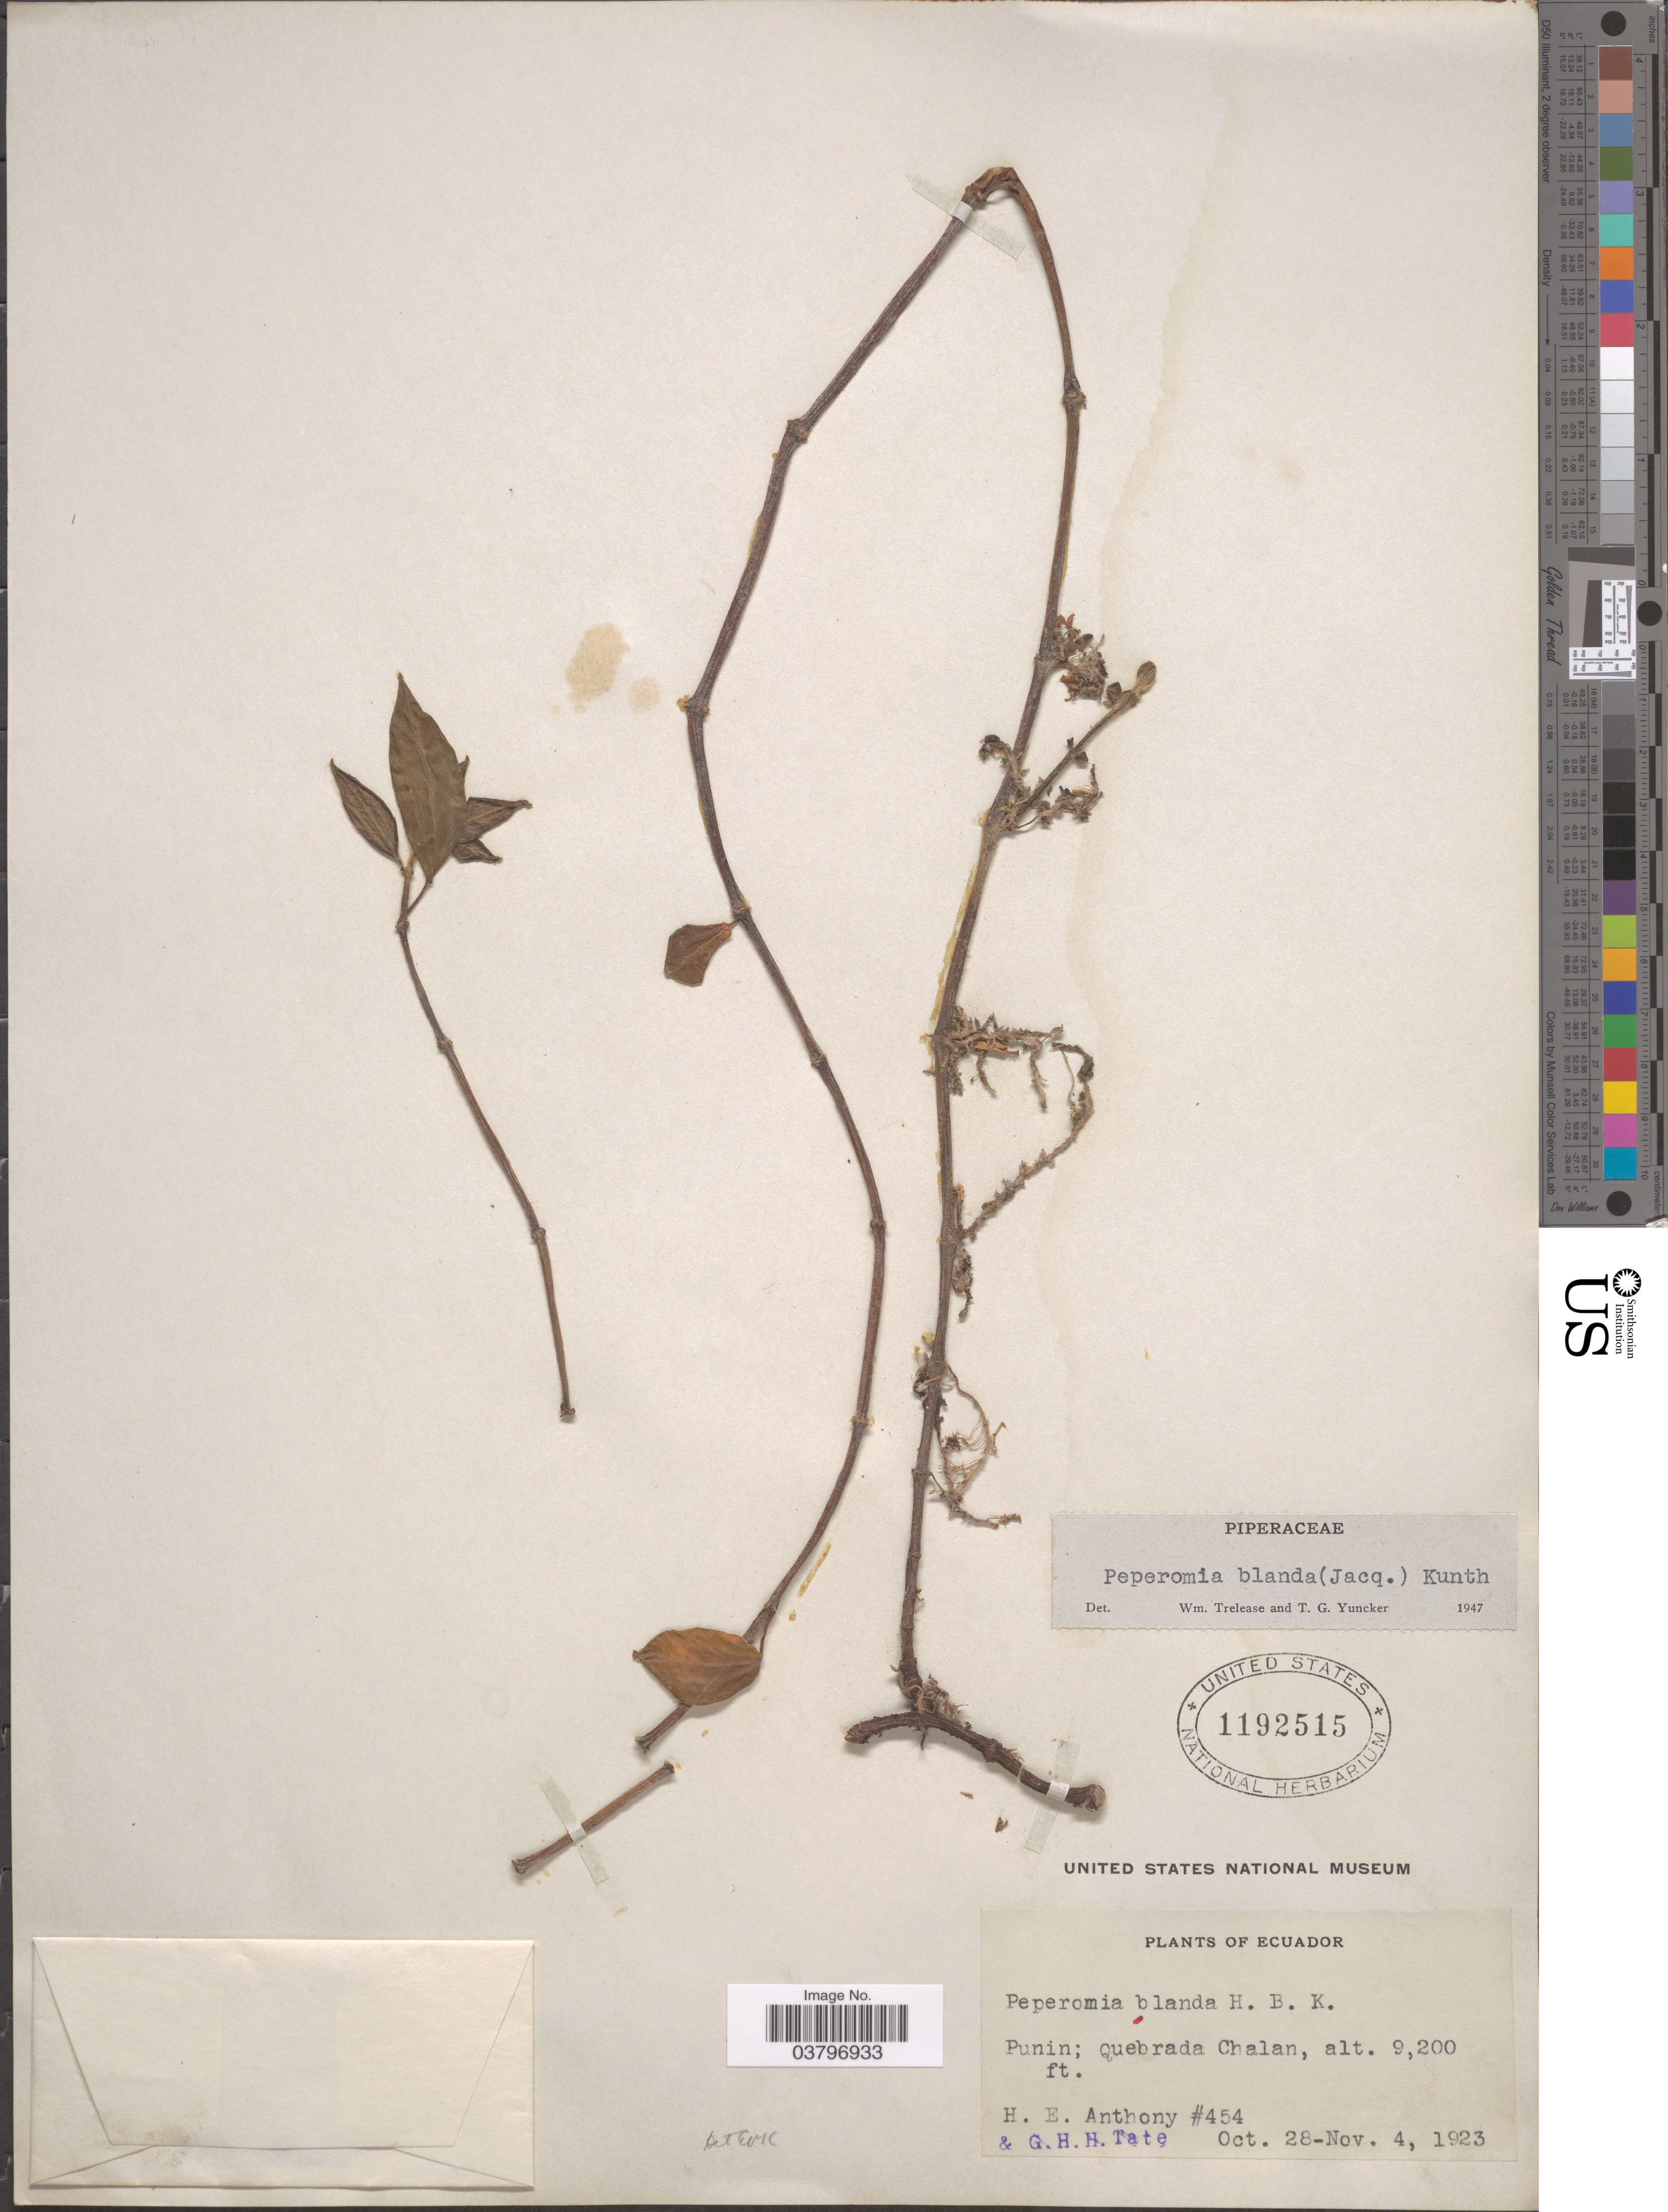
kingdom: Plantae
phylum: Tracheophyta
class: Magnoliopsida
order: Piperales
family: Piperaceae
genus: Peperomia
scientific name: Peperomia blanda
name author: (Jacq.) Kunth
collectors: H. E. Anthony & G. H. H.Tate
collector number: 454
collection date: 1923-10-28/1923-11-04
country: Ecuador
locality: Punin; Quebrada Chalan.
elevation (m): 2804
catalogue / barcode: US 1192515